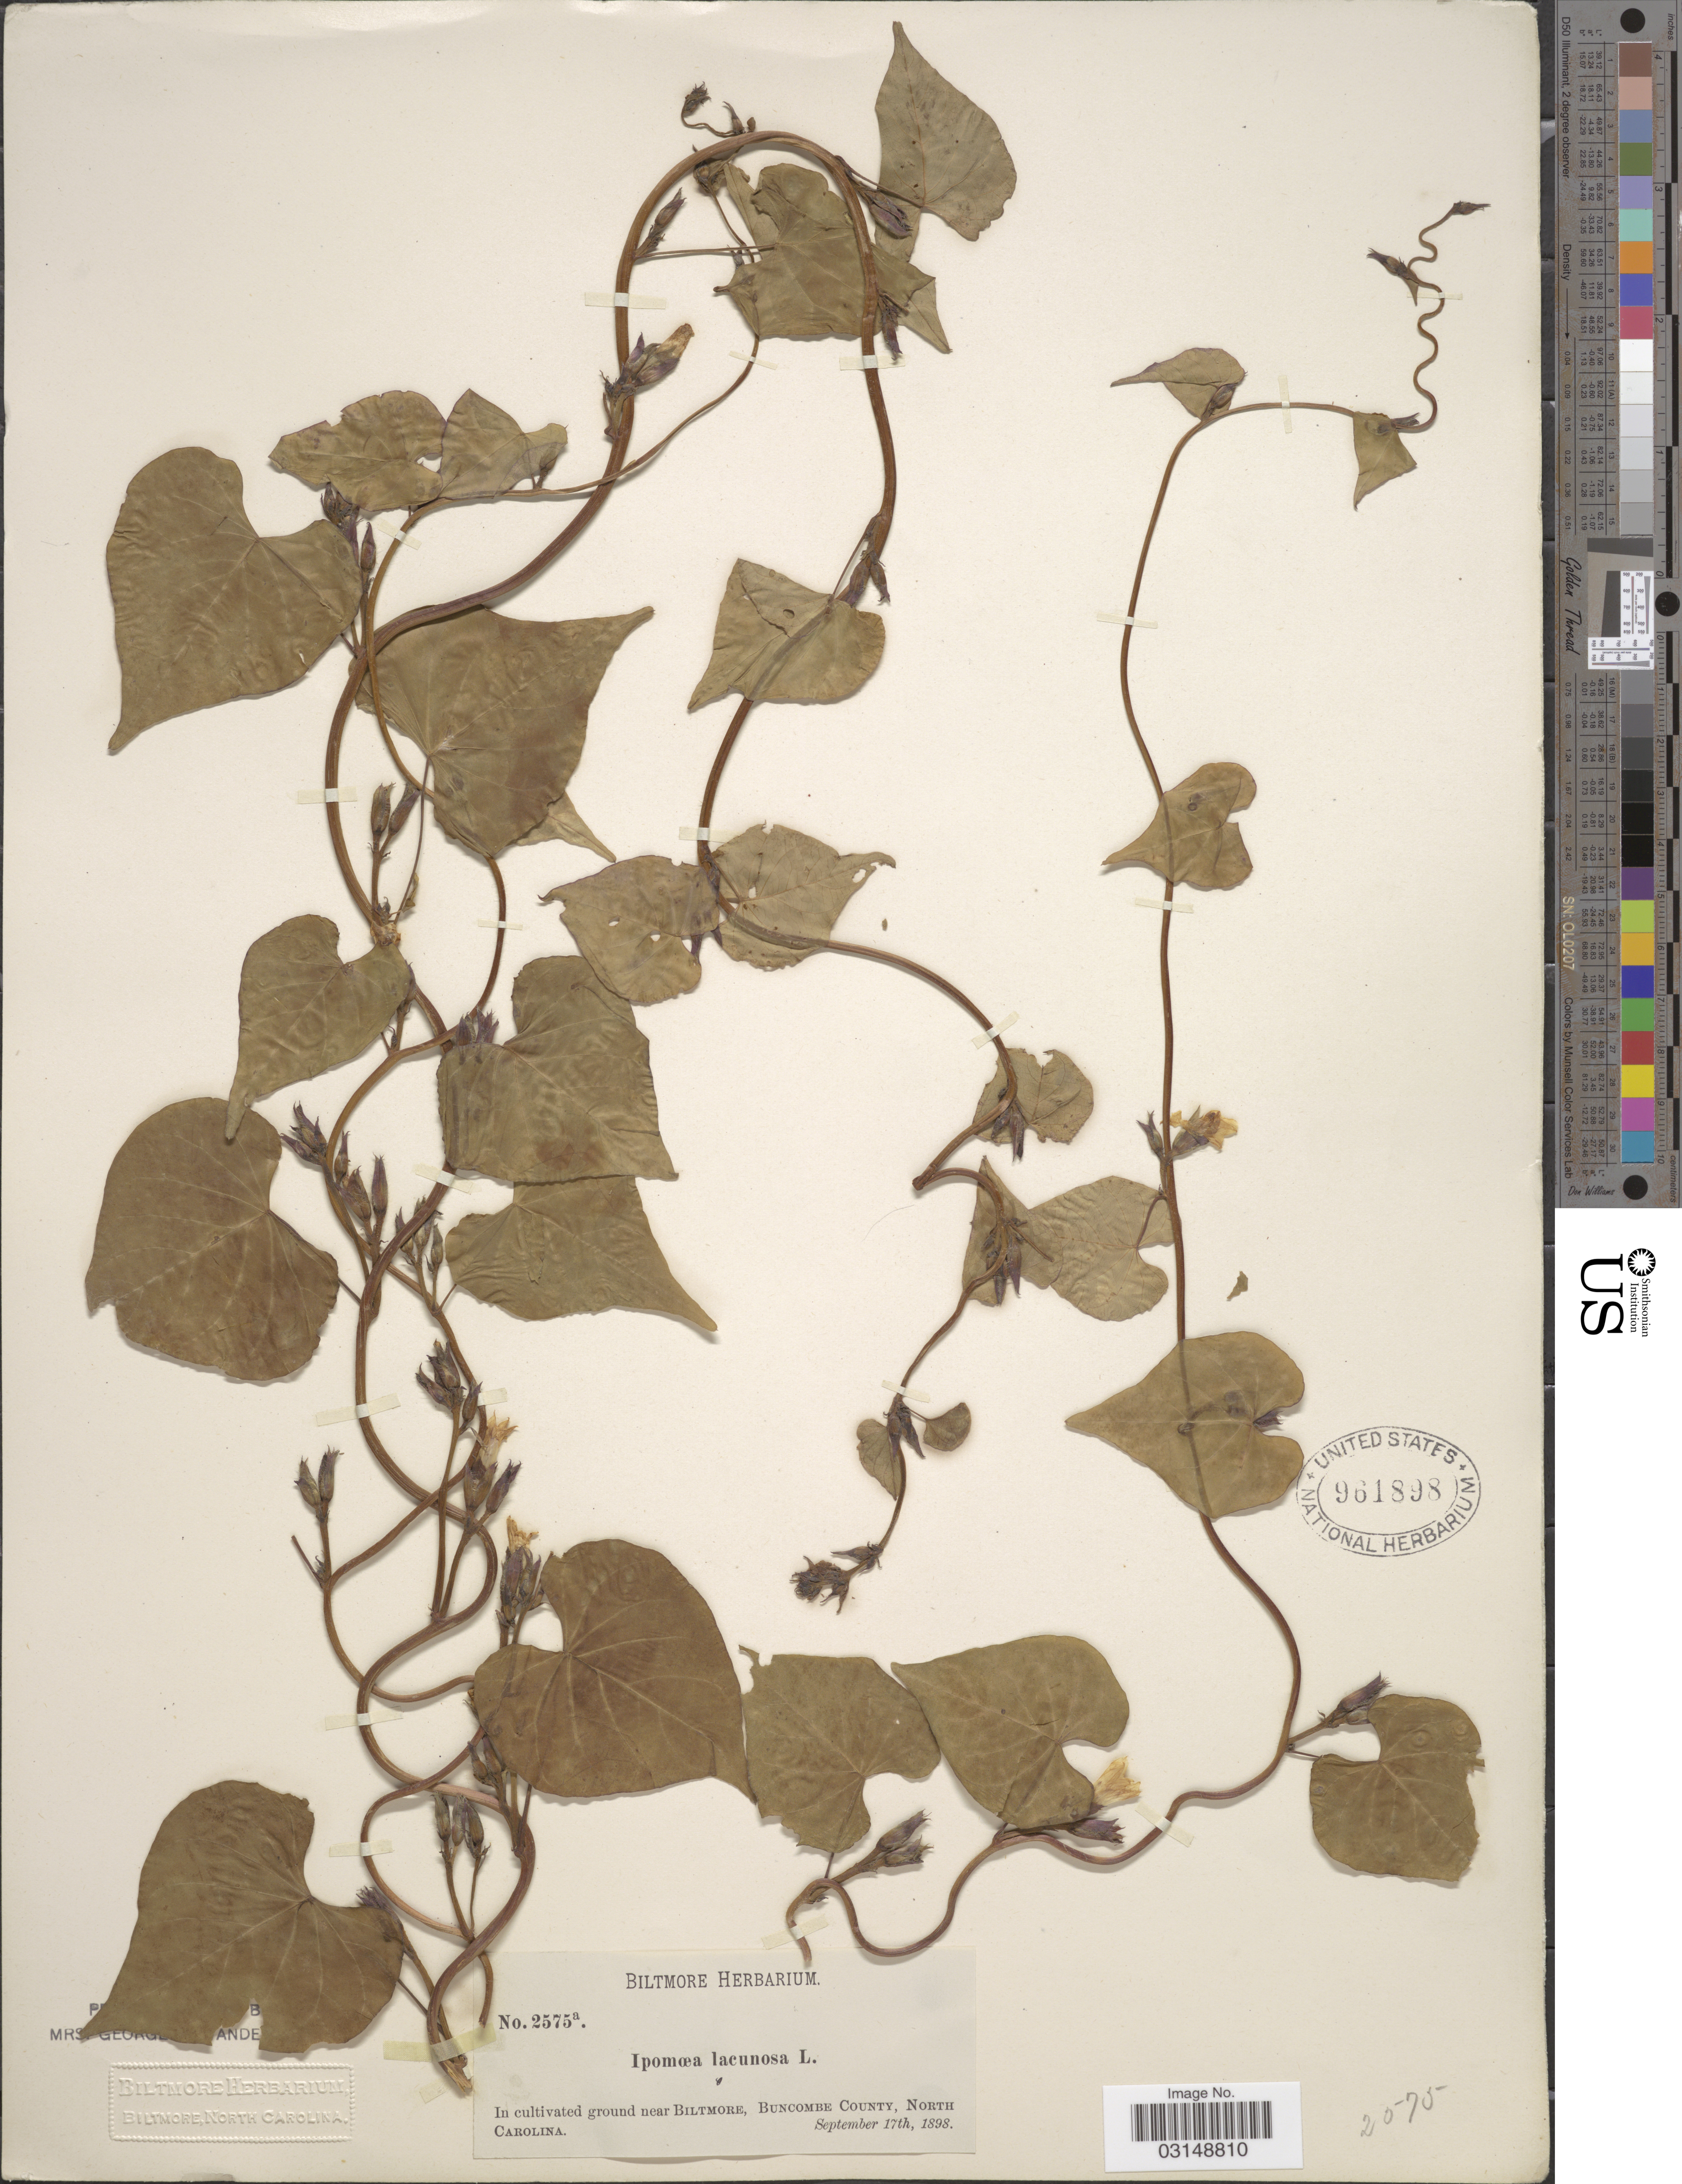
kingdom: Plantae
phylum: Tracheophyta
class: Magnoliopsida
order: Solanales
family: Convolvulaceae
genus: Ipomoea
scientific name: Ipomoea lacunosa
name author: L.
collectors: ex herb. Biltmore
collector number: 2575a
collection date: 1898-09-17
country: United States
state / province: North Carolina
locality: Near Biltmore, Buncombe County.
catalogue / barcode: US 961898